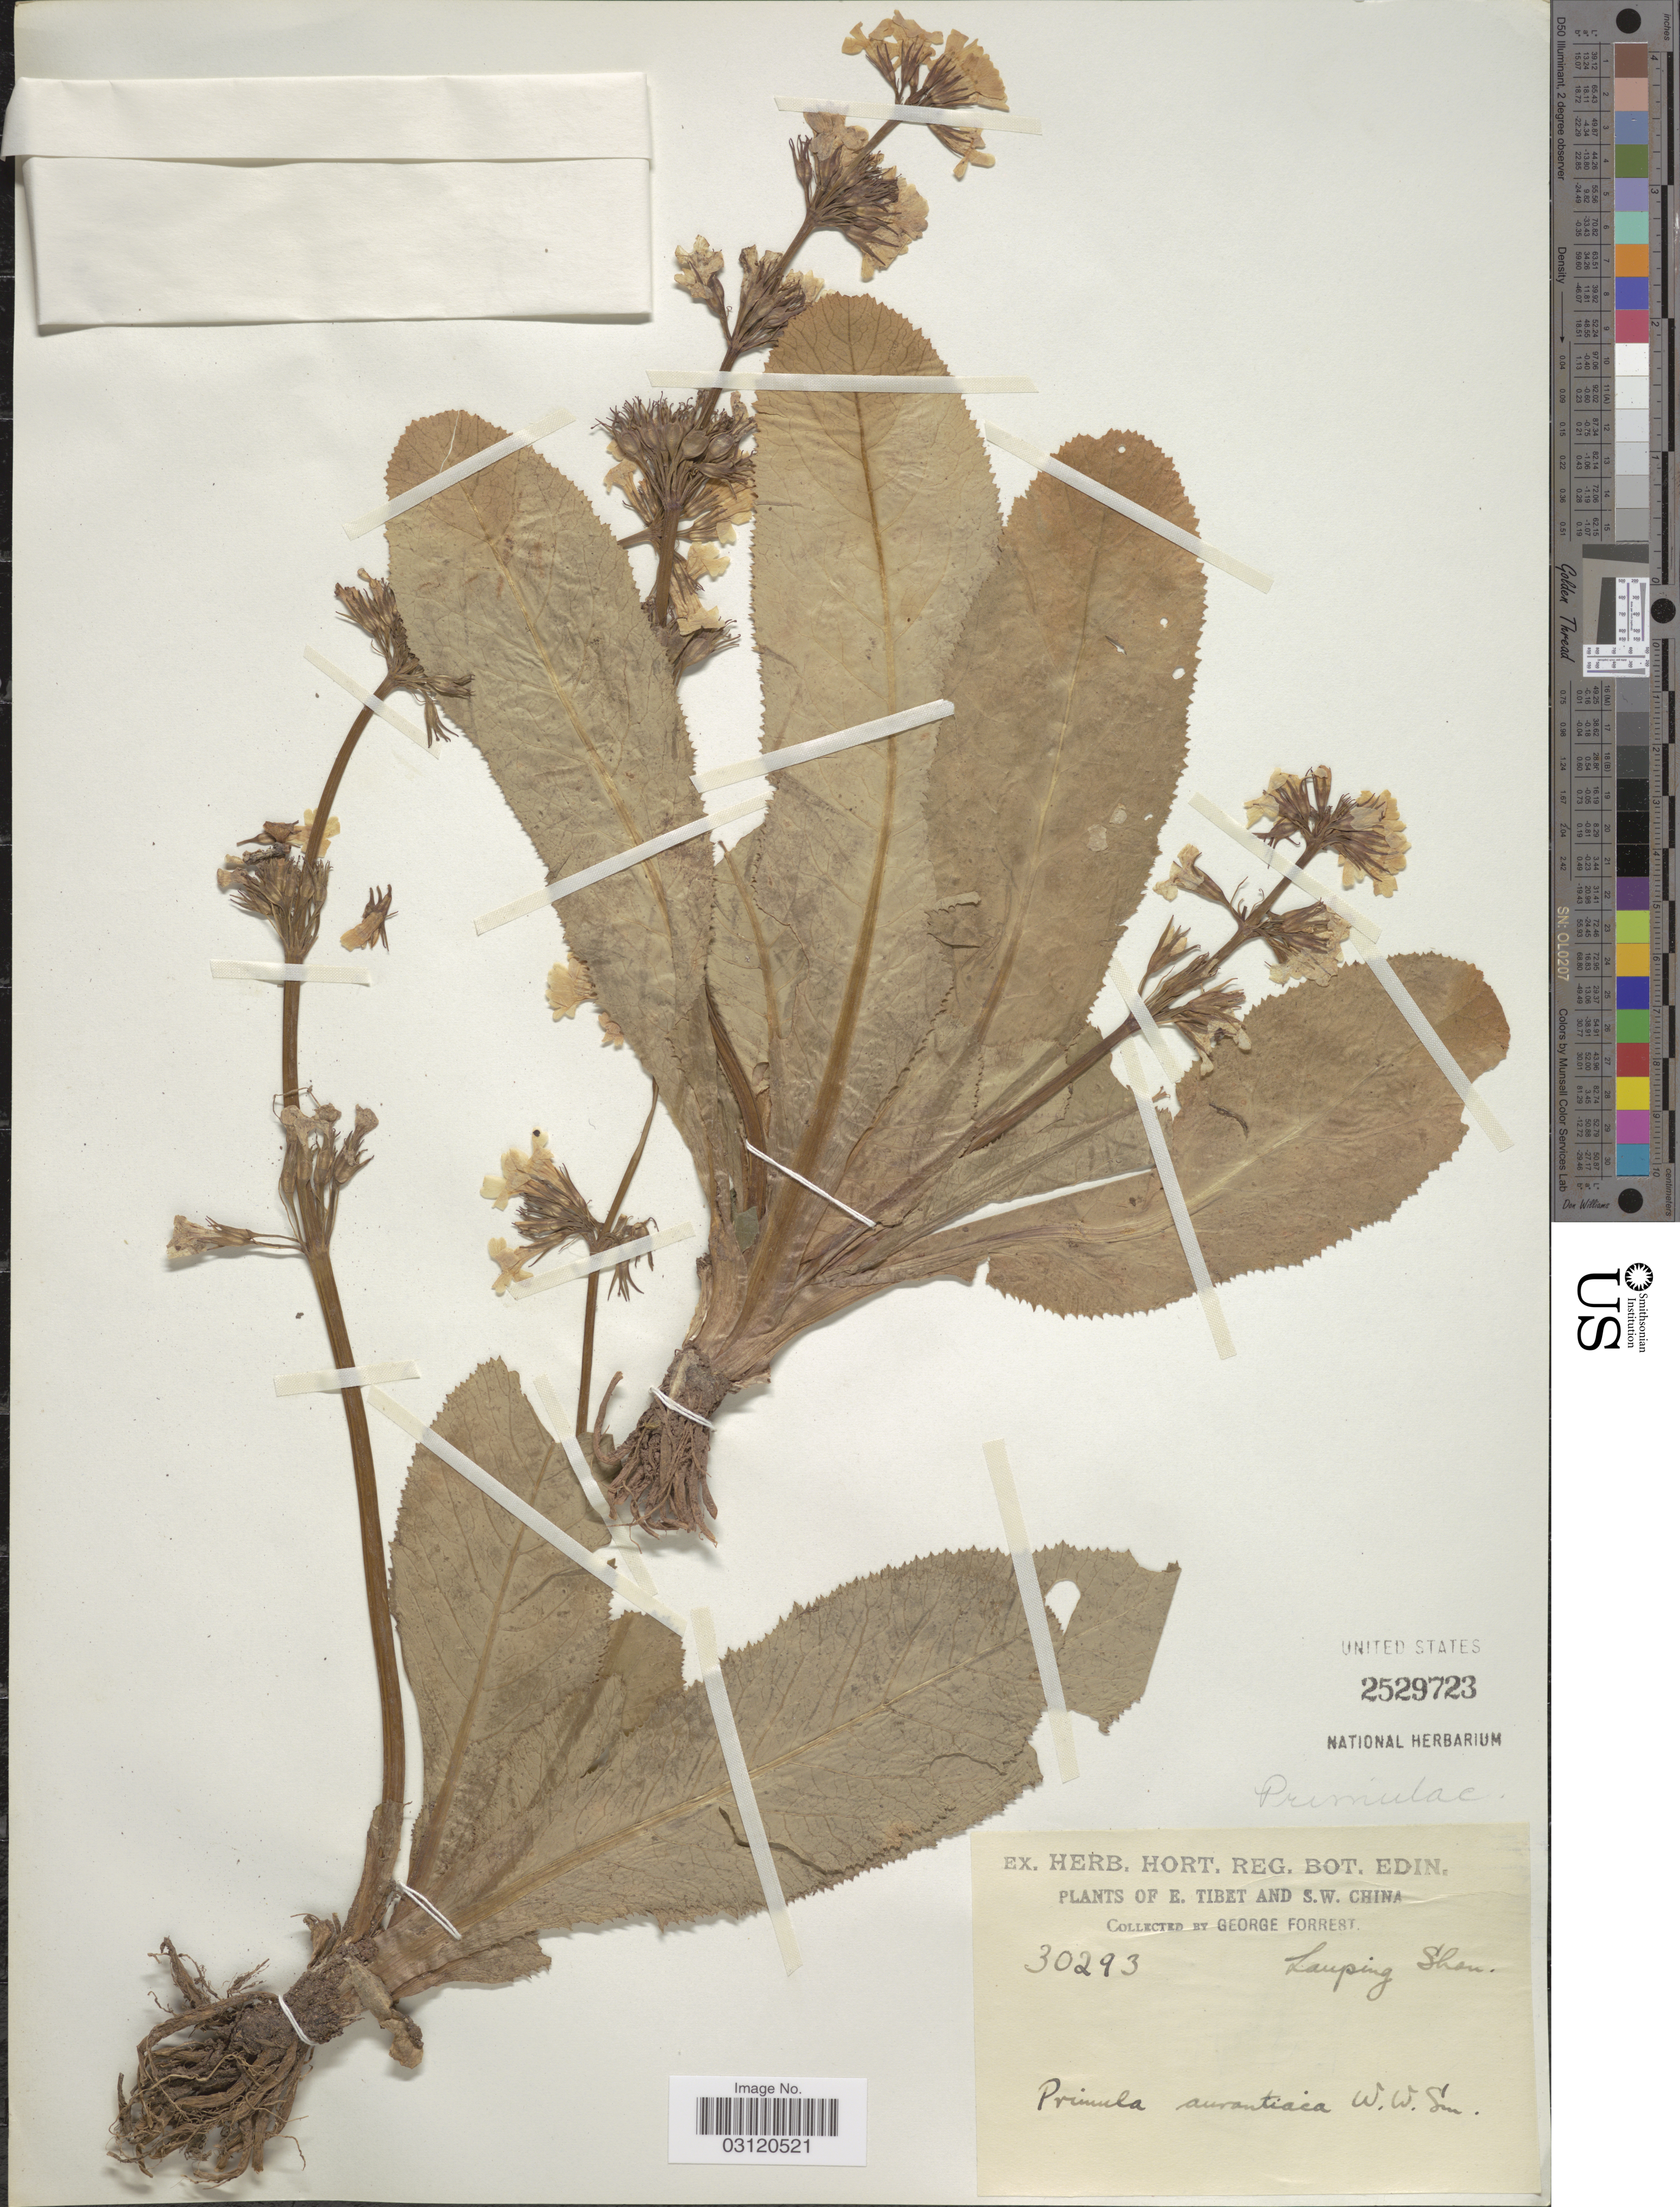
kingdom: Plantae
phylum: Tracheophyta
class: Magnoliopsida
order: Ericales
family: Primulaceae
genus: Primula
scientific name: Primula aurantiaca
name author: W.W. Sm. & Forrest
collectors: G. Forrest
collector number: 30293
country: China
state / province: Xizang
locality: E. Tibet and S.W. China. Lauping Shan.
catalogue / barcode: US 2529723